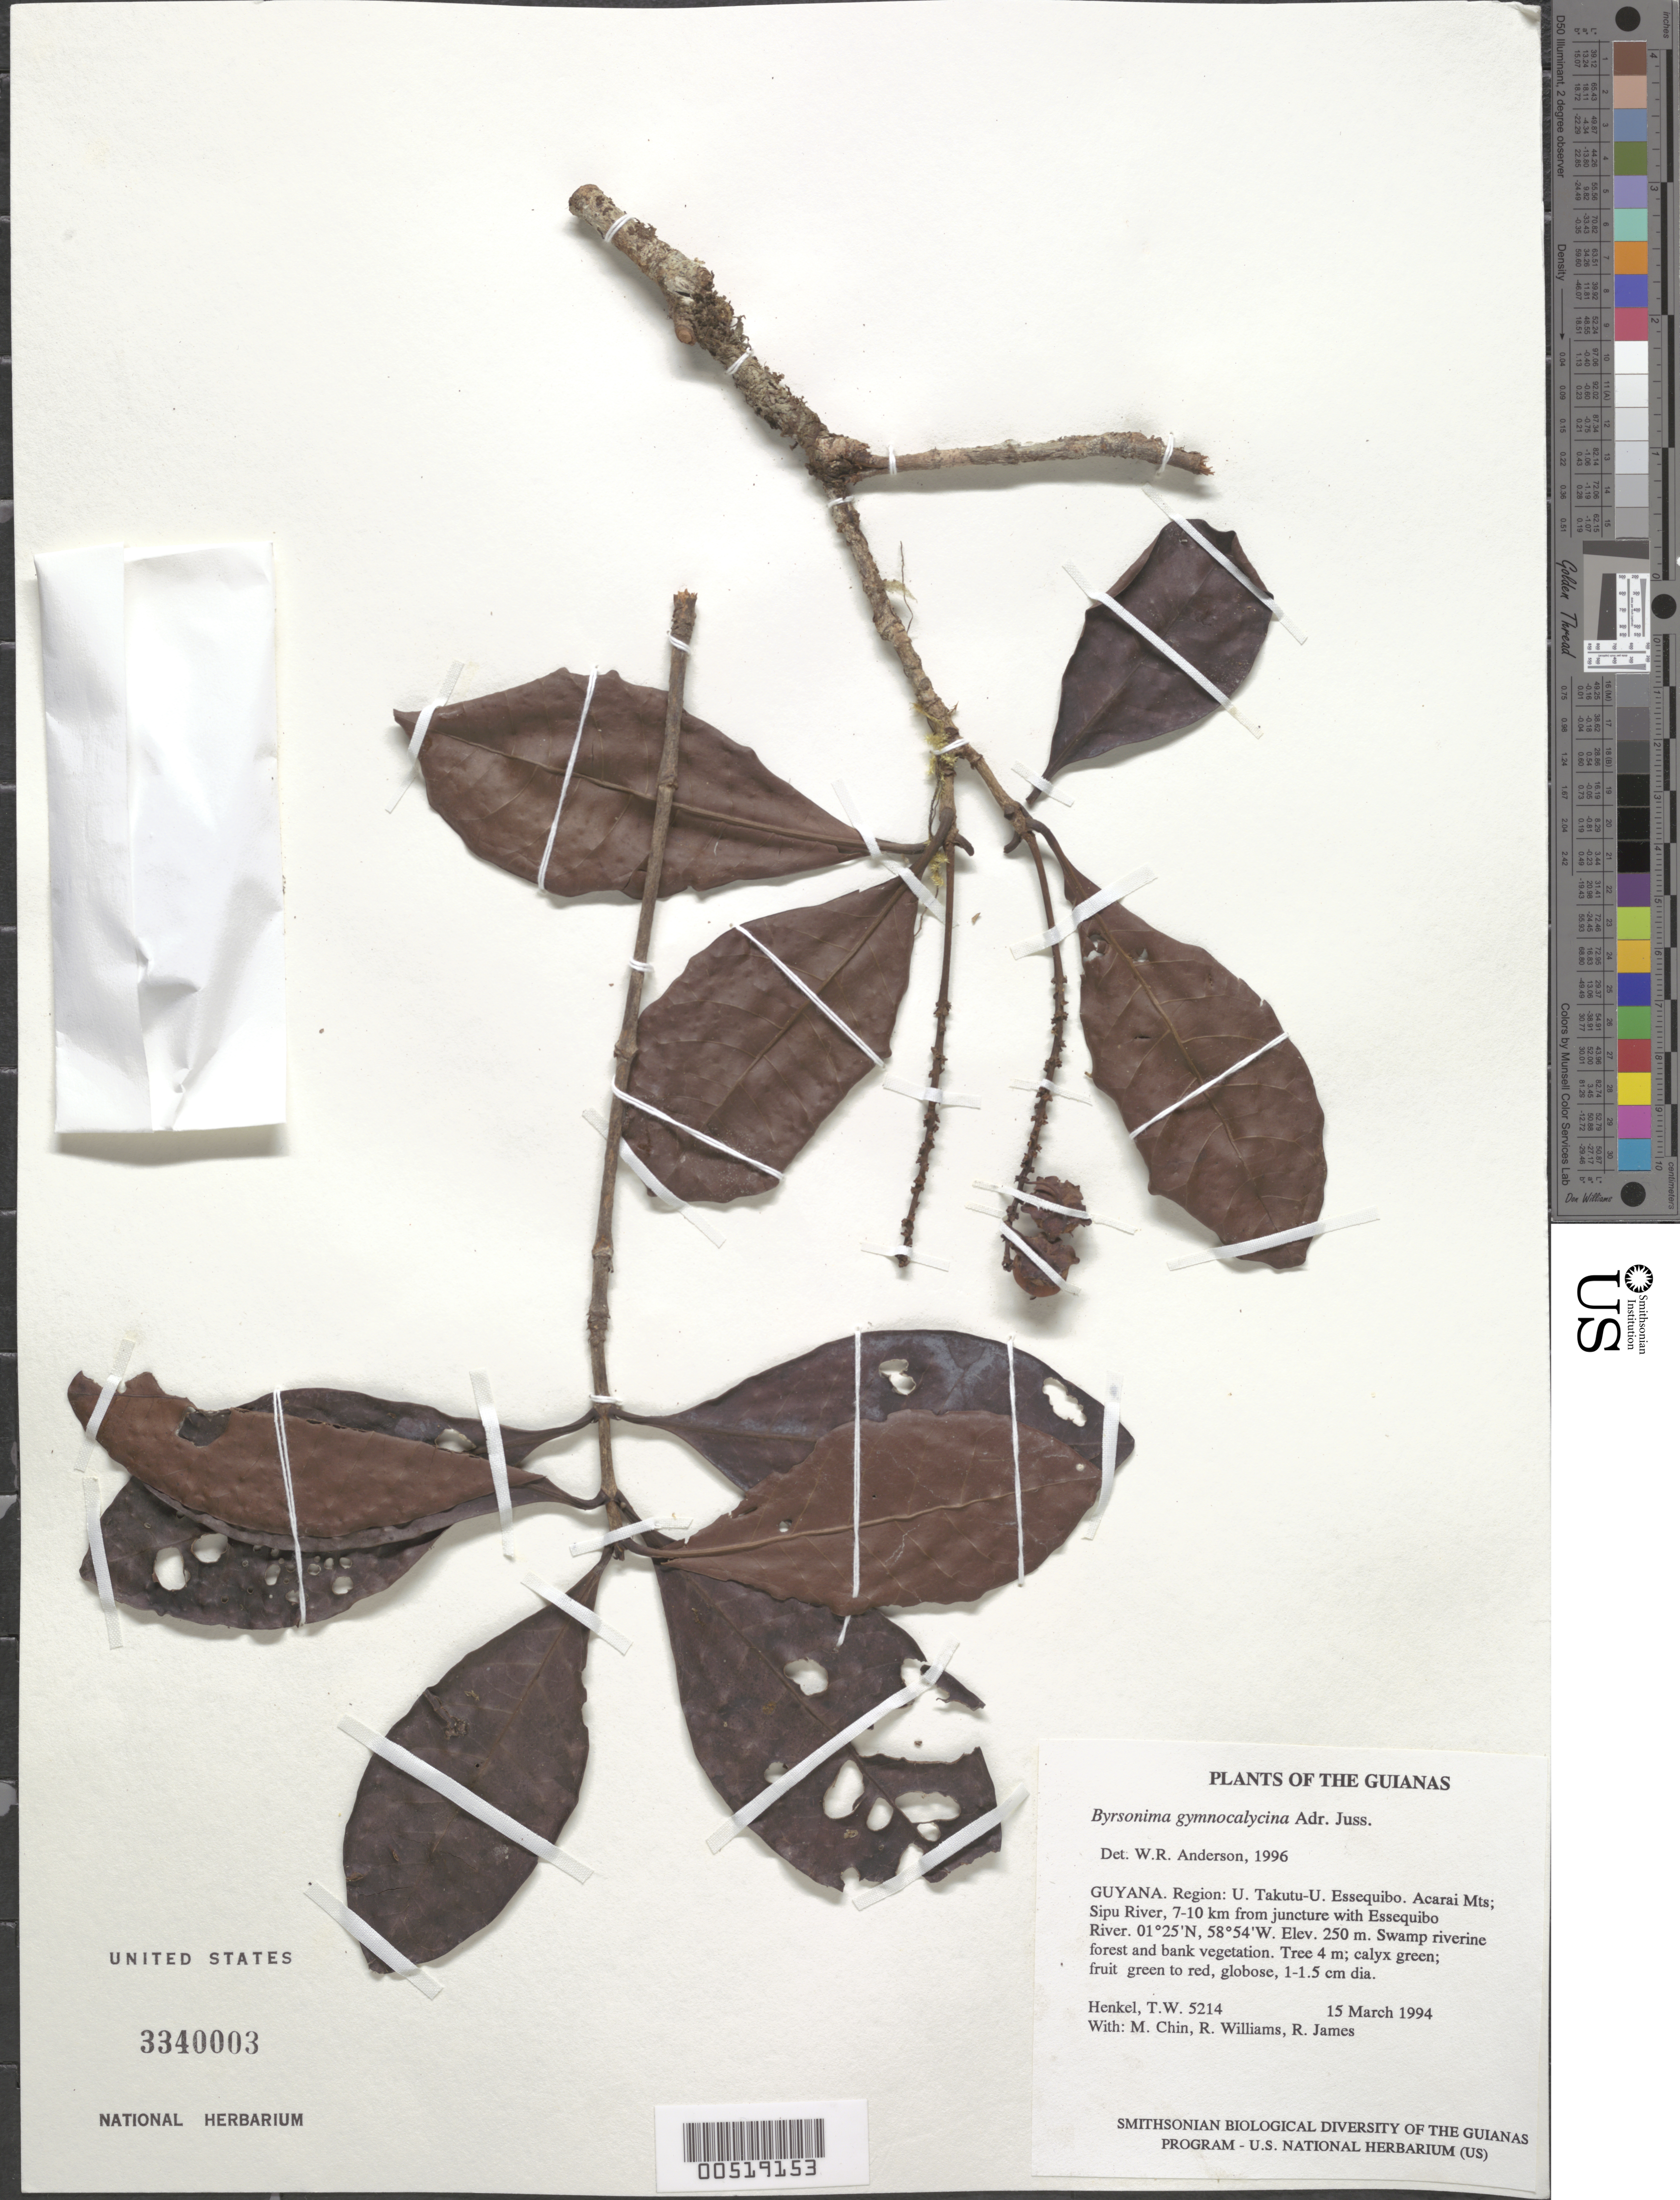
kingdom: Plantae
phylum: Tracheophyta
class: Magnoliopsida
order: Malpighiales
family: Malpighiaceae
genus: Byrsonima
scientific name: Byrsonima laevigata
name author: (Poir.) DC.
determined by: Anderson, W. R., (MICH), University of Michigan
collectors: T. Henkel, M. Chin, R. Williams & R. James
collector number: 5214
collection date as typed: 15 March 1994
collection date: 1994-03-15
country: Guyana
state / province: U. Takutu-U. Essequibo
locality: Acarai Mts; Sipu River, 7-10 km from juncture with Essequibo River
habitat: Swamp riverine forest and bank vegetation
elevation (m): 250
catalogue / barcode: US 3340003